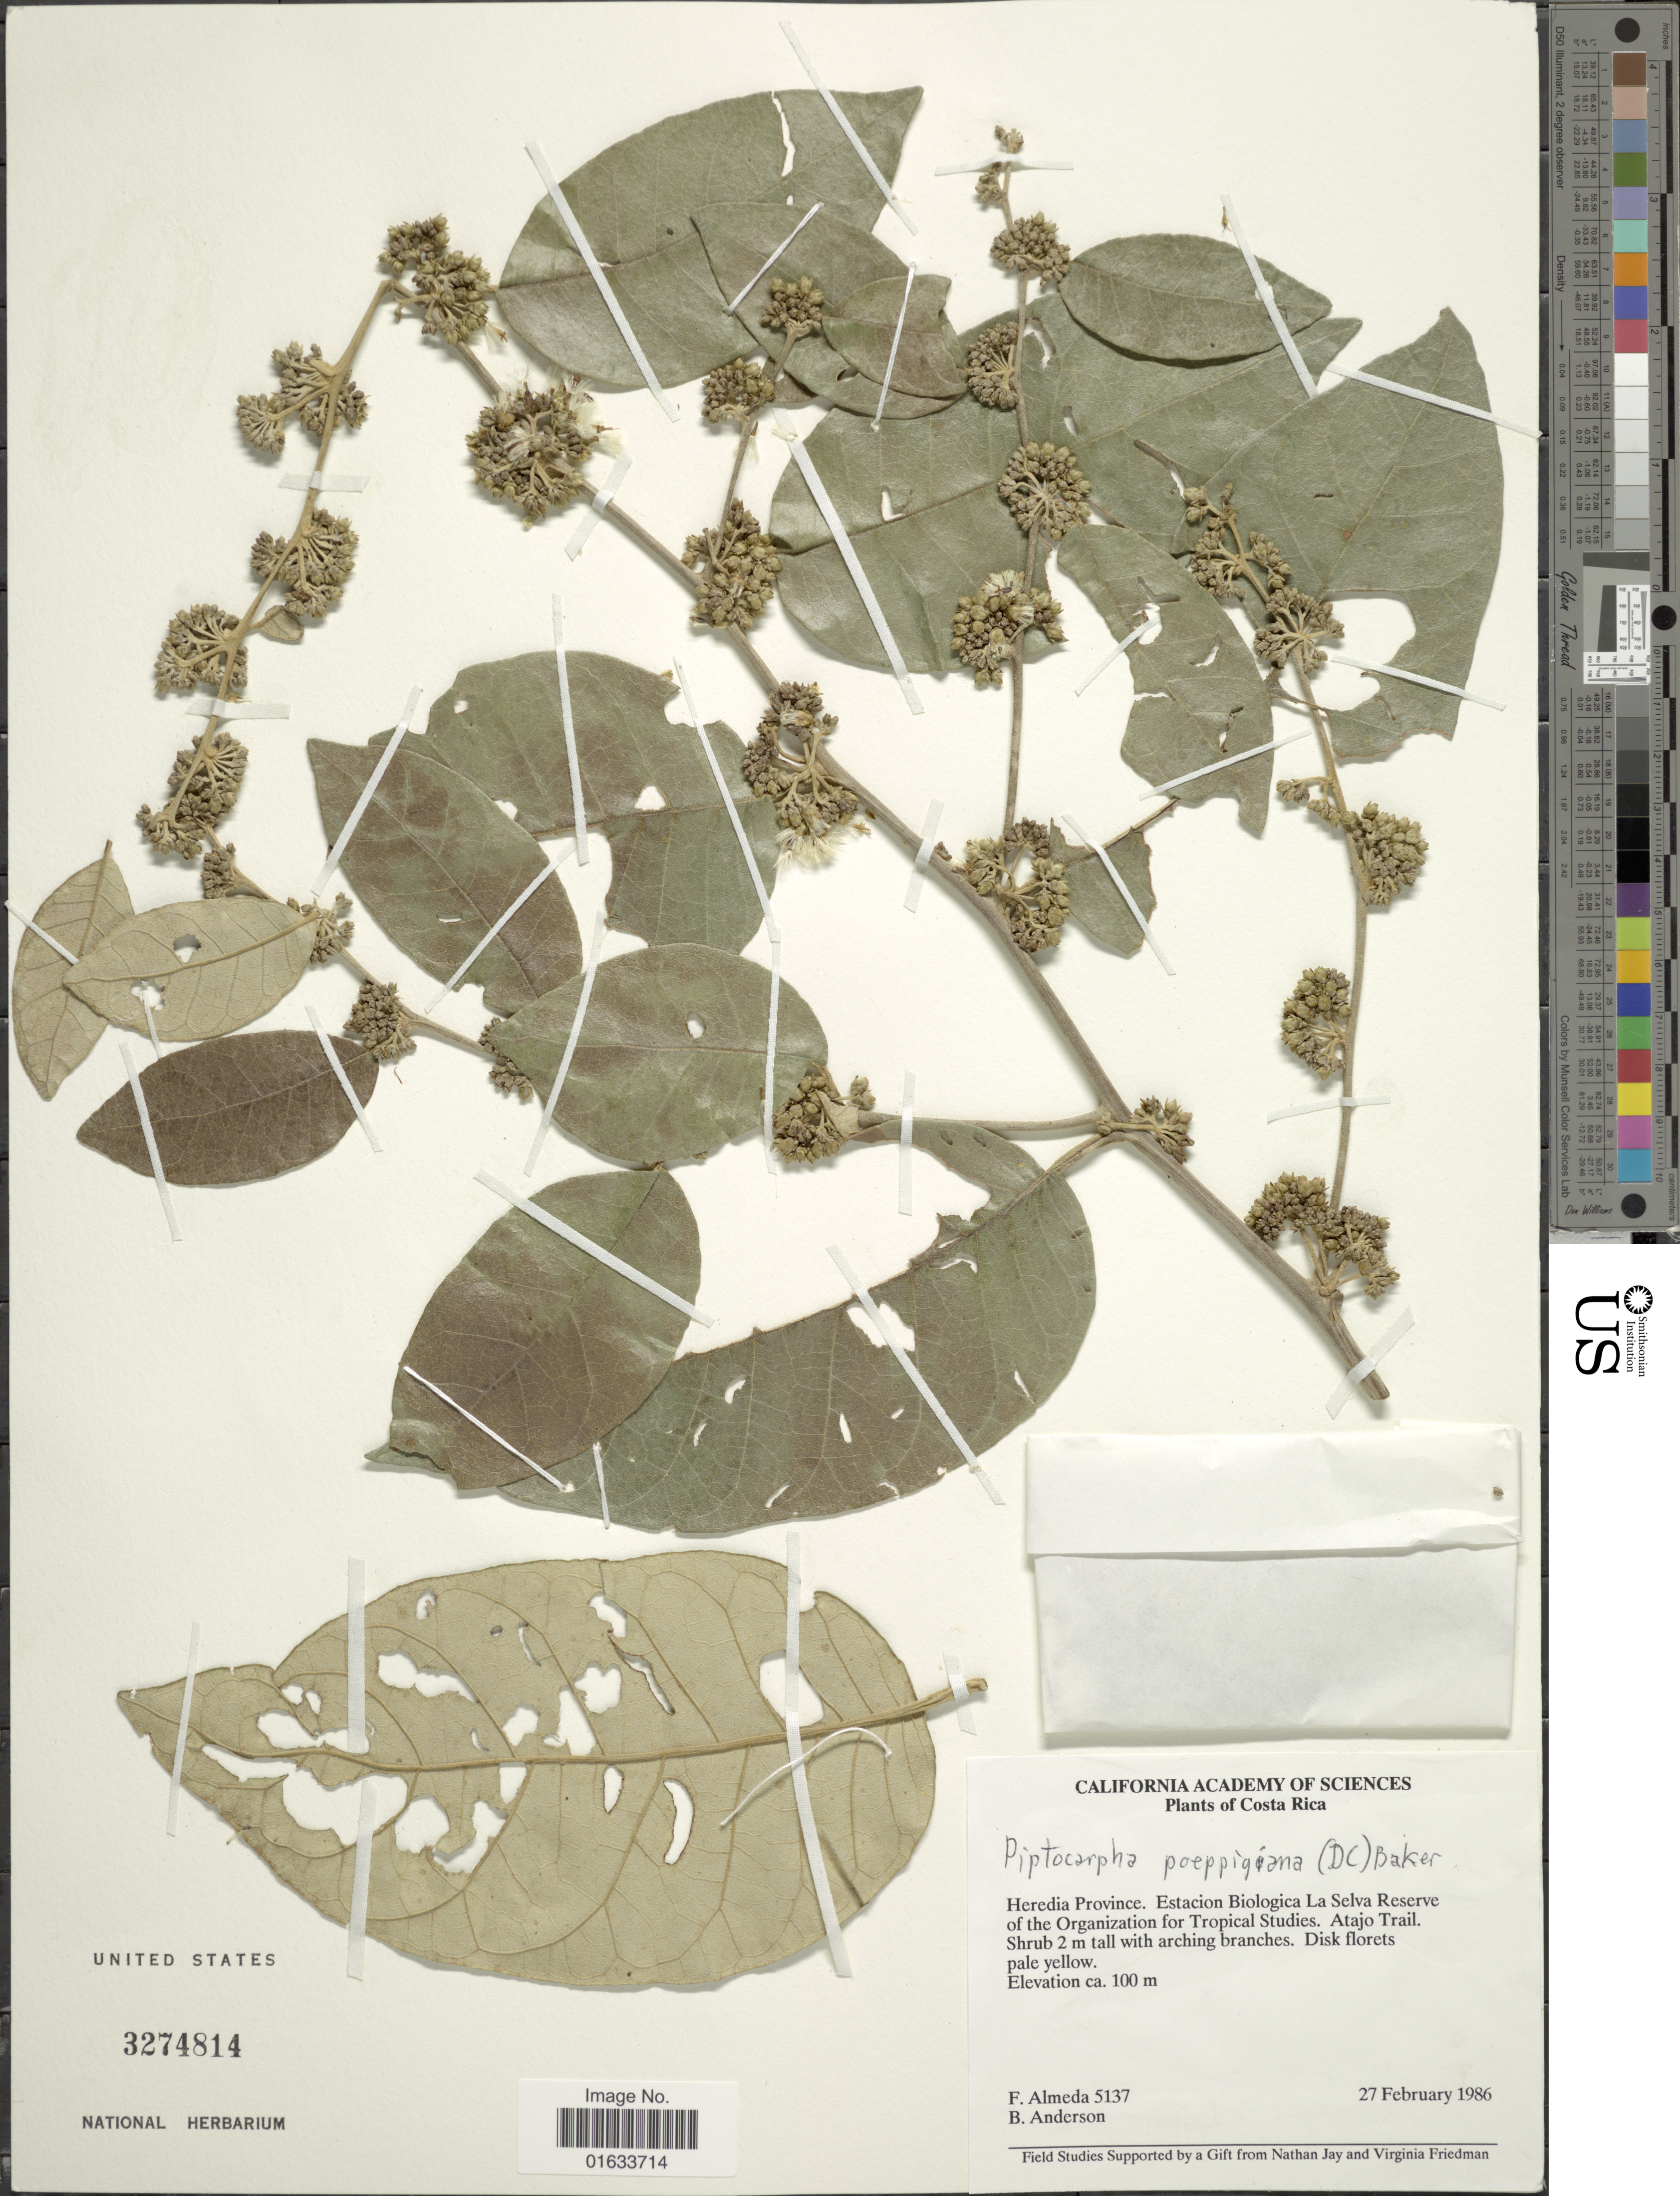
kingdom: Plantae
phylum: Tracheophyta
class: Magnoliopsida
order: Asterales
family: Asteraceae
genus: Piptocarpha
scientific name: Piptocarpha poeppigiana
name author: (DC.) Baker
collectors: F. Almeda & B. Anderson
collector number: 5137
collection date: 1986-02-27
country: Costa Rica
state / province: Heredia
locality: Heredia Province. Estacion Biologica La Selva Reserve of the Organization for Tropical Studies. Atajo Trail.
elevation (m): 100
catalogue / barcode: US 3274814